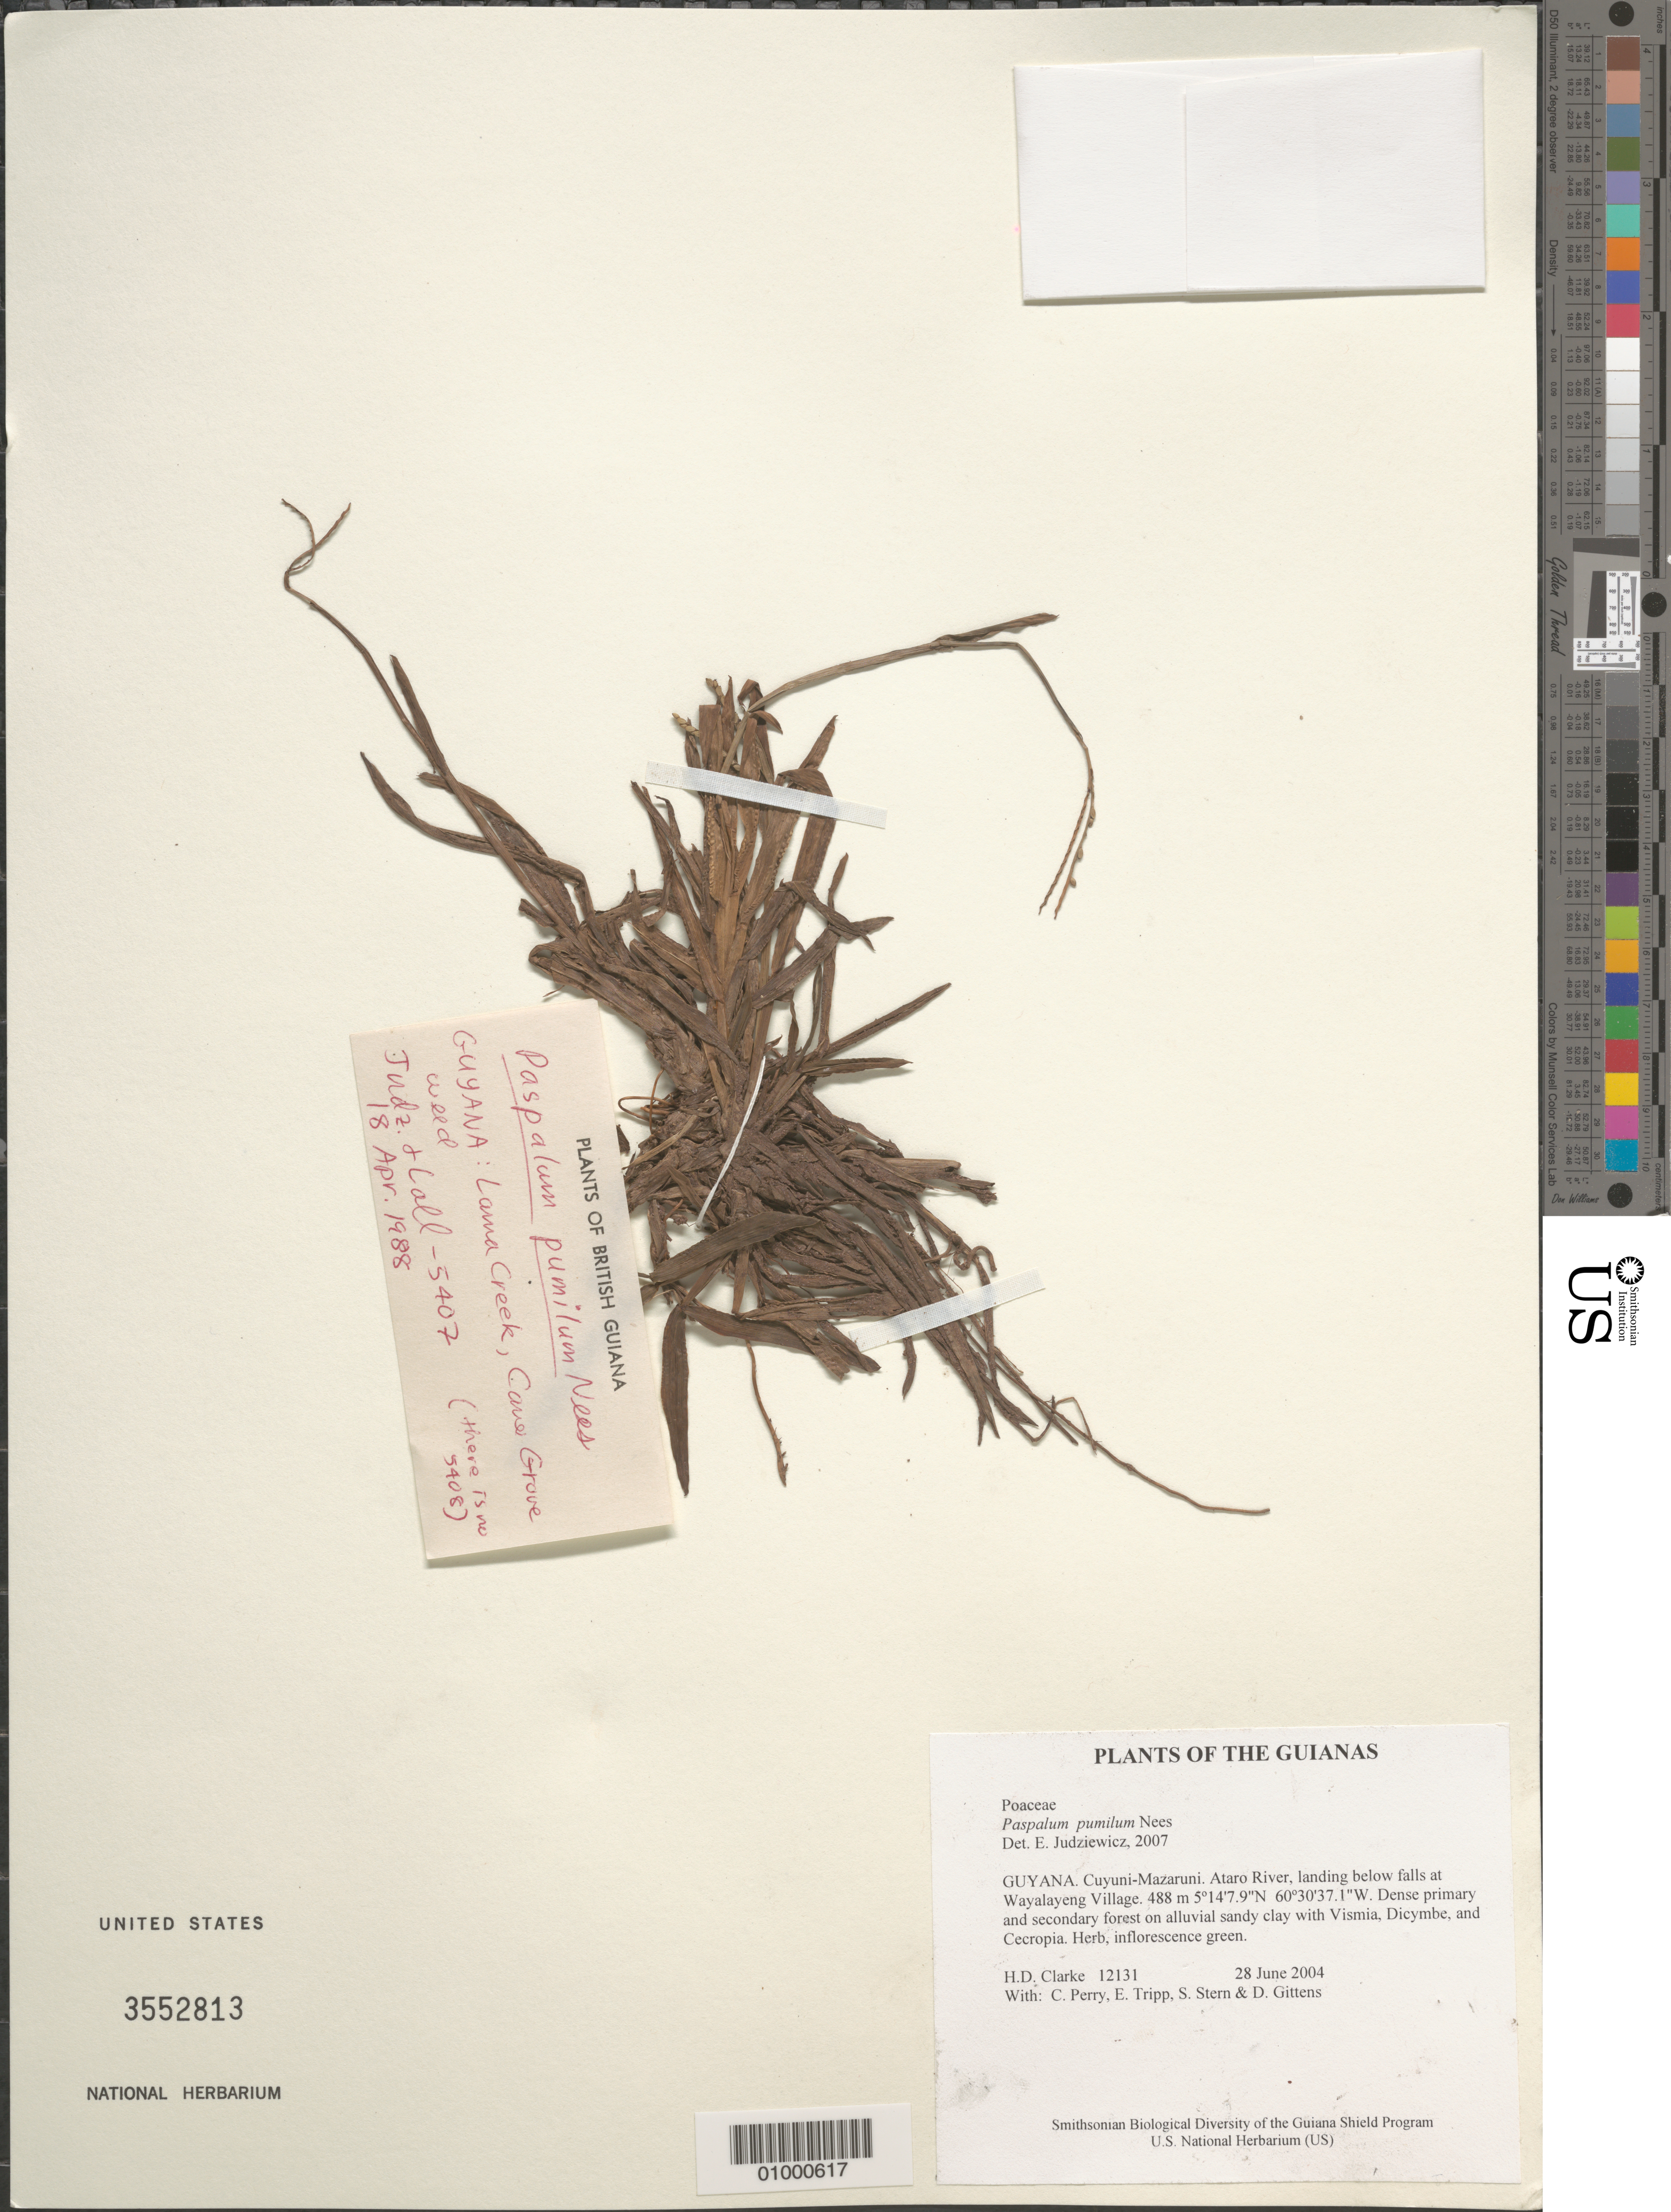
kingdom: Plantae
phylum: Tracheophyta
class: Liliopsida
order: Poales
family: Poaceae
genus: Paspalum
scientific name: Paspalum pumilum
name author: Nees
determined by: Judziewicz, E. J.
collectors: H. D. Clarke, C. Perry, E. Tripp, S. R. Stern & D. Gittens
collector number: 12131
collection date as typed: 28 June 2004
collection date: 2004-06-28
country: Guyana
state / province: Cuyuni-Mazaruni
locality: Ataro River, landing below falls at Wayalayeng Village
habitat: Dense primary and secondary forest on alluvial sandy clay with Vismia, Dicymbe, and Cecropia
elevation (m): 488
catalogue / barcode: US 3552813